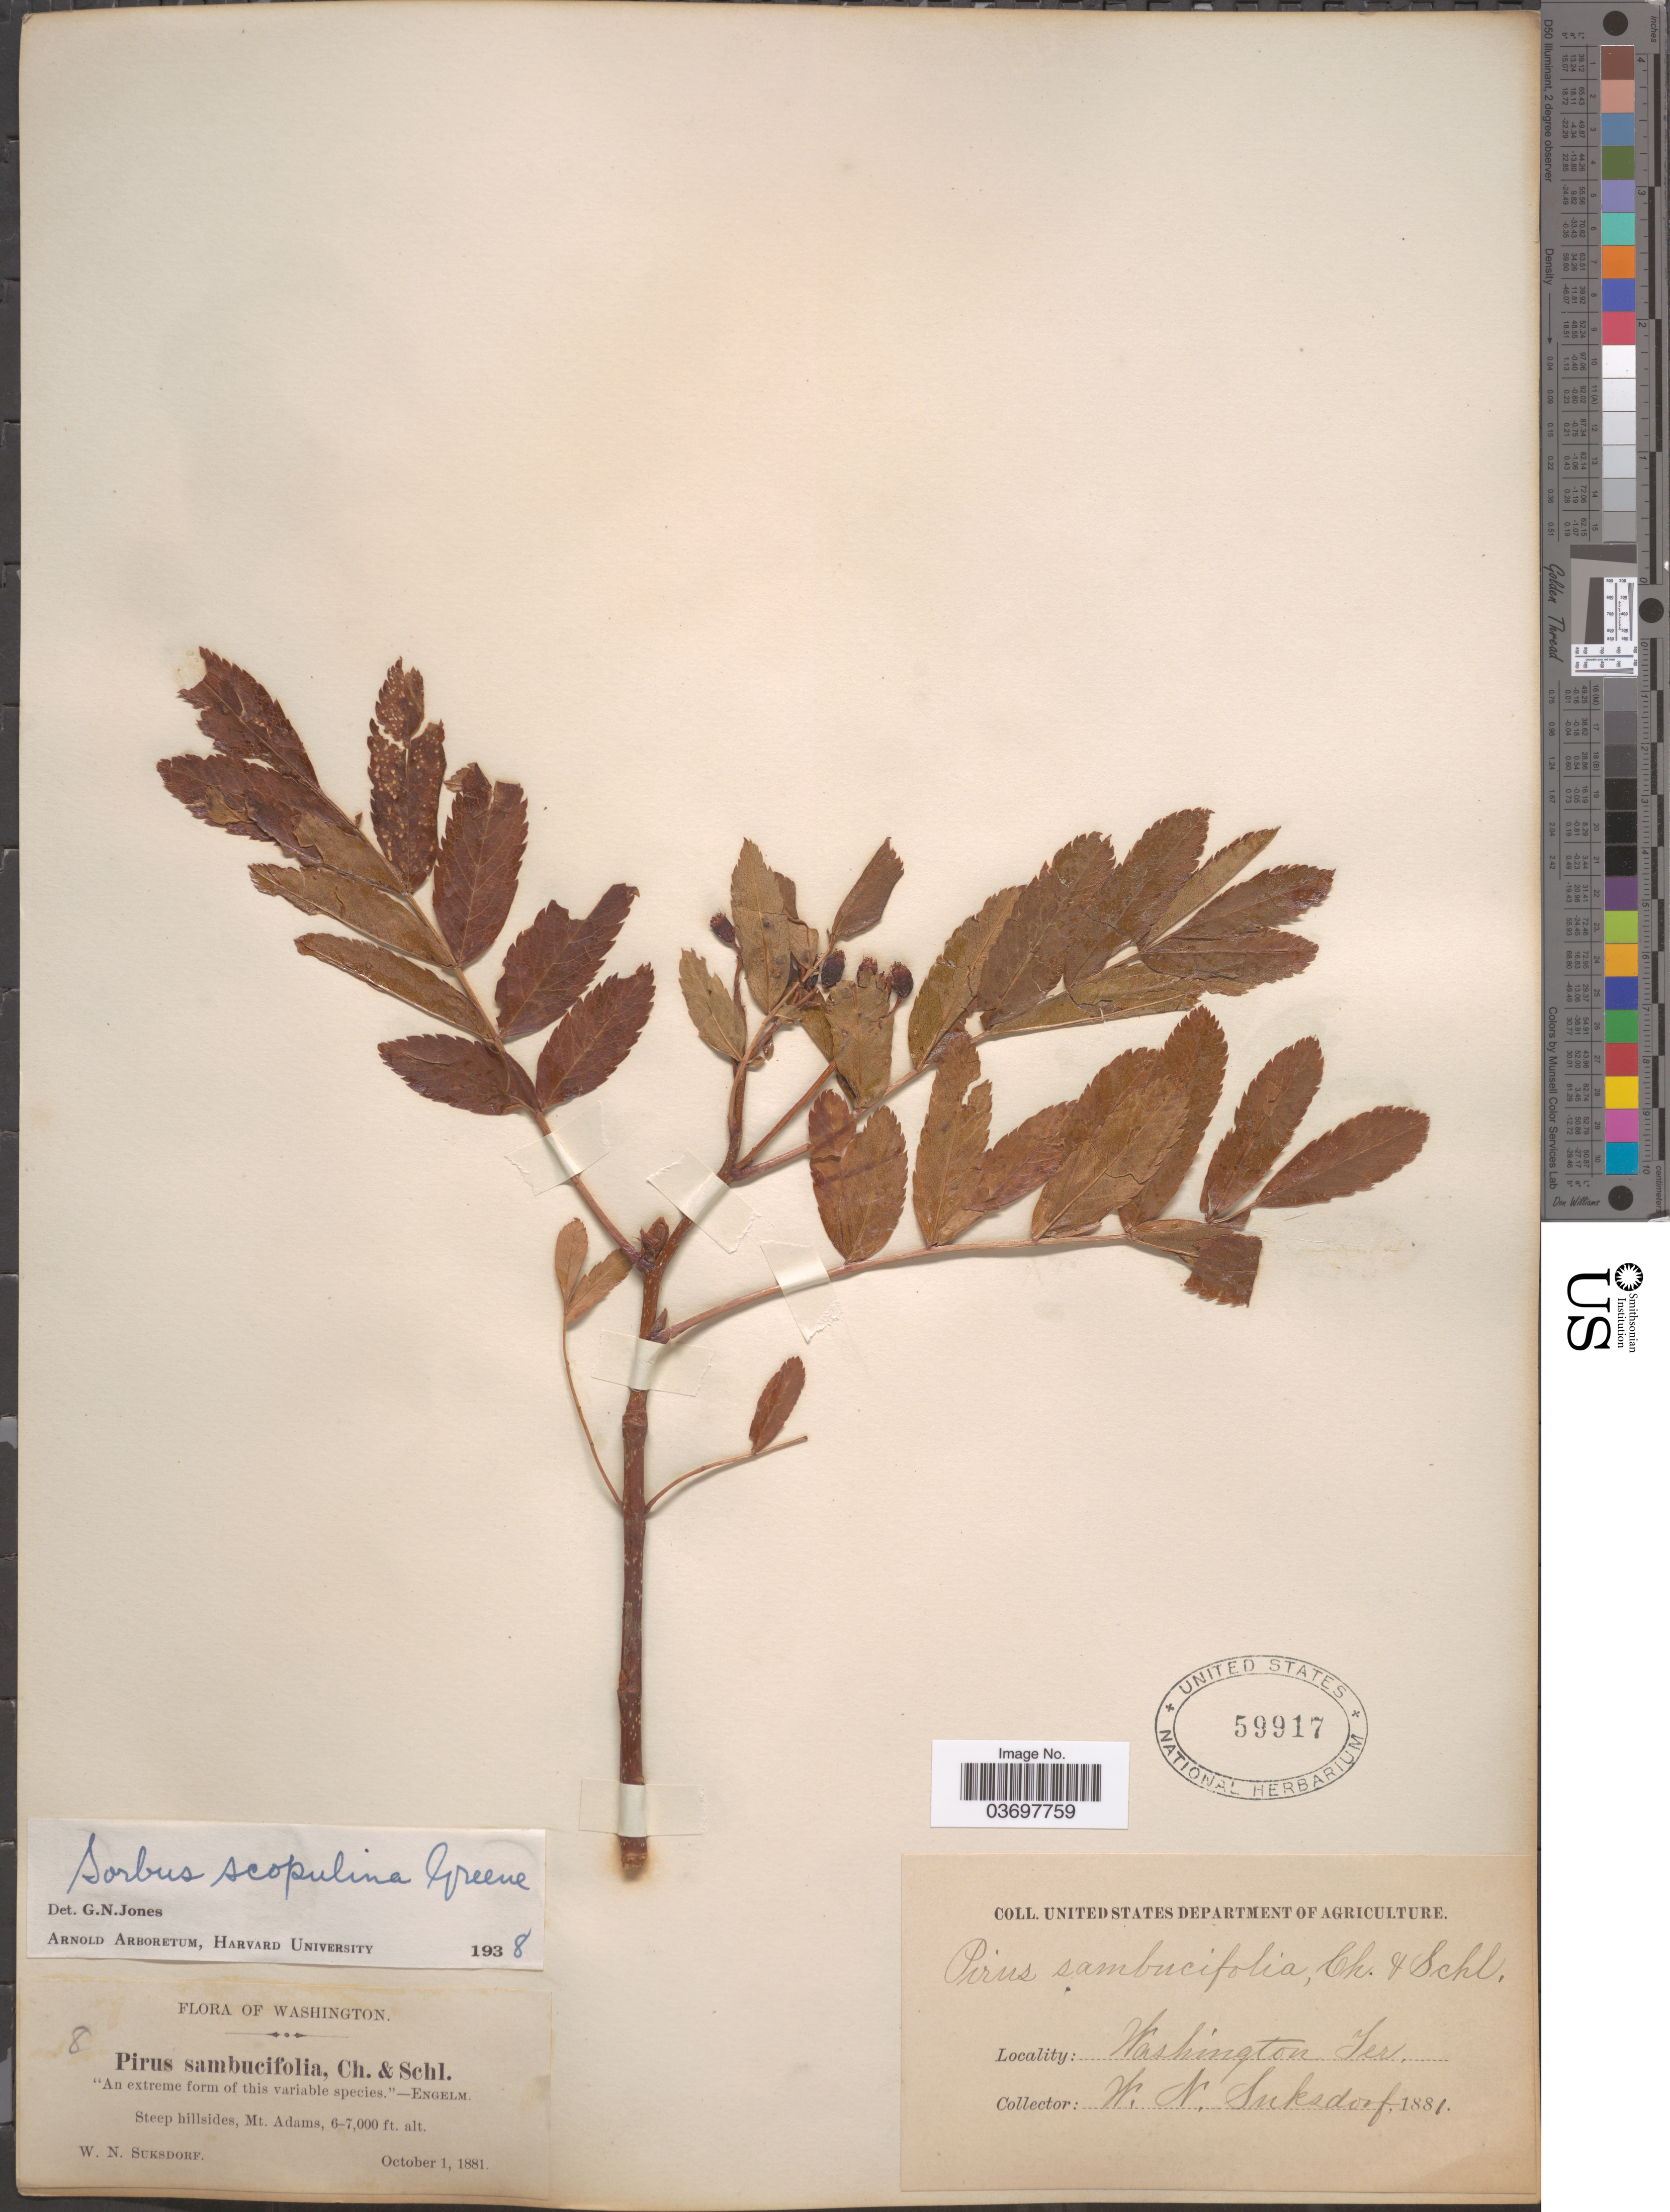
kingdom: Plantae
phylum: Tracheophyta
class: Magnoliopsida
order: Rosales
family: Rosaceae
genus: Sorbus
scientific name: Sorbus scopulina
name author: Greene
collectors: W. N. Suksdorf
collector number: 8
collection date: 1881-10-01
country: United States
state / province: Washington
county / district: Yakima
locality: Steep hillsides, Mt. Adams.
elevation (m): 1829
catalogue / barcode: US 59917